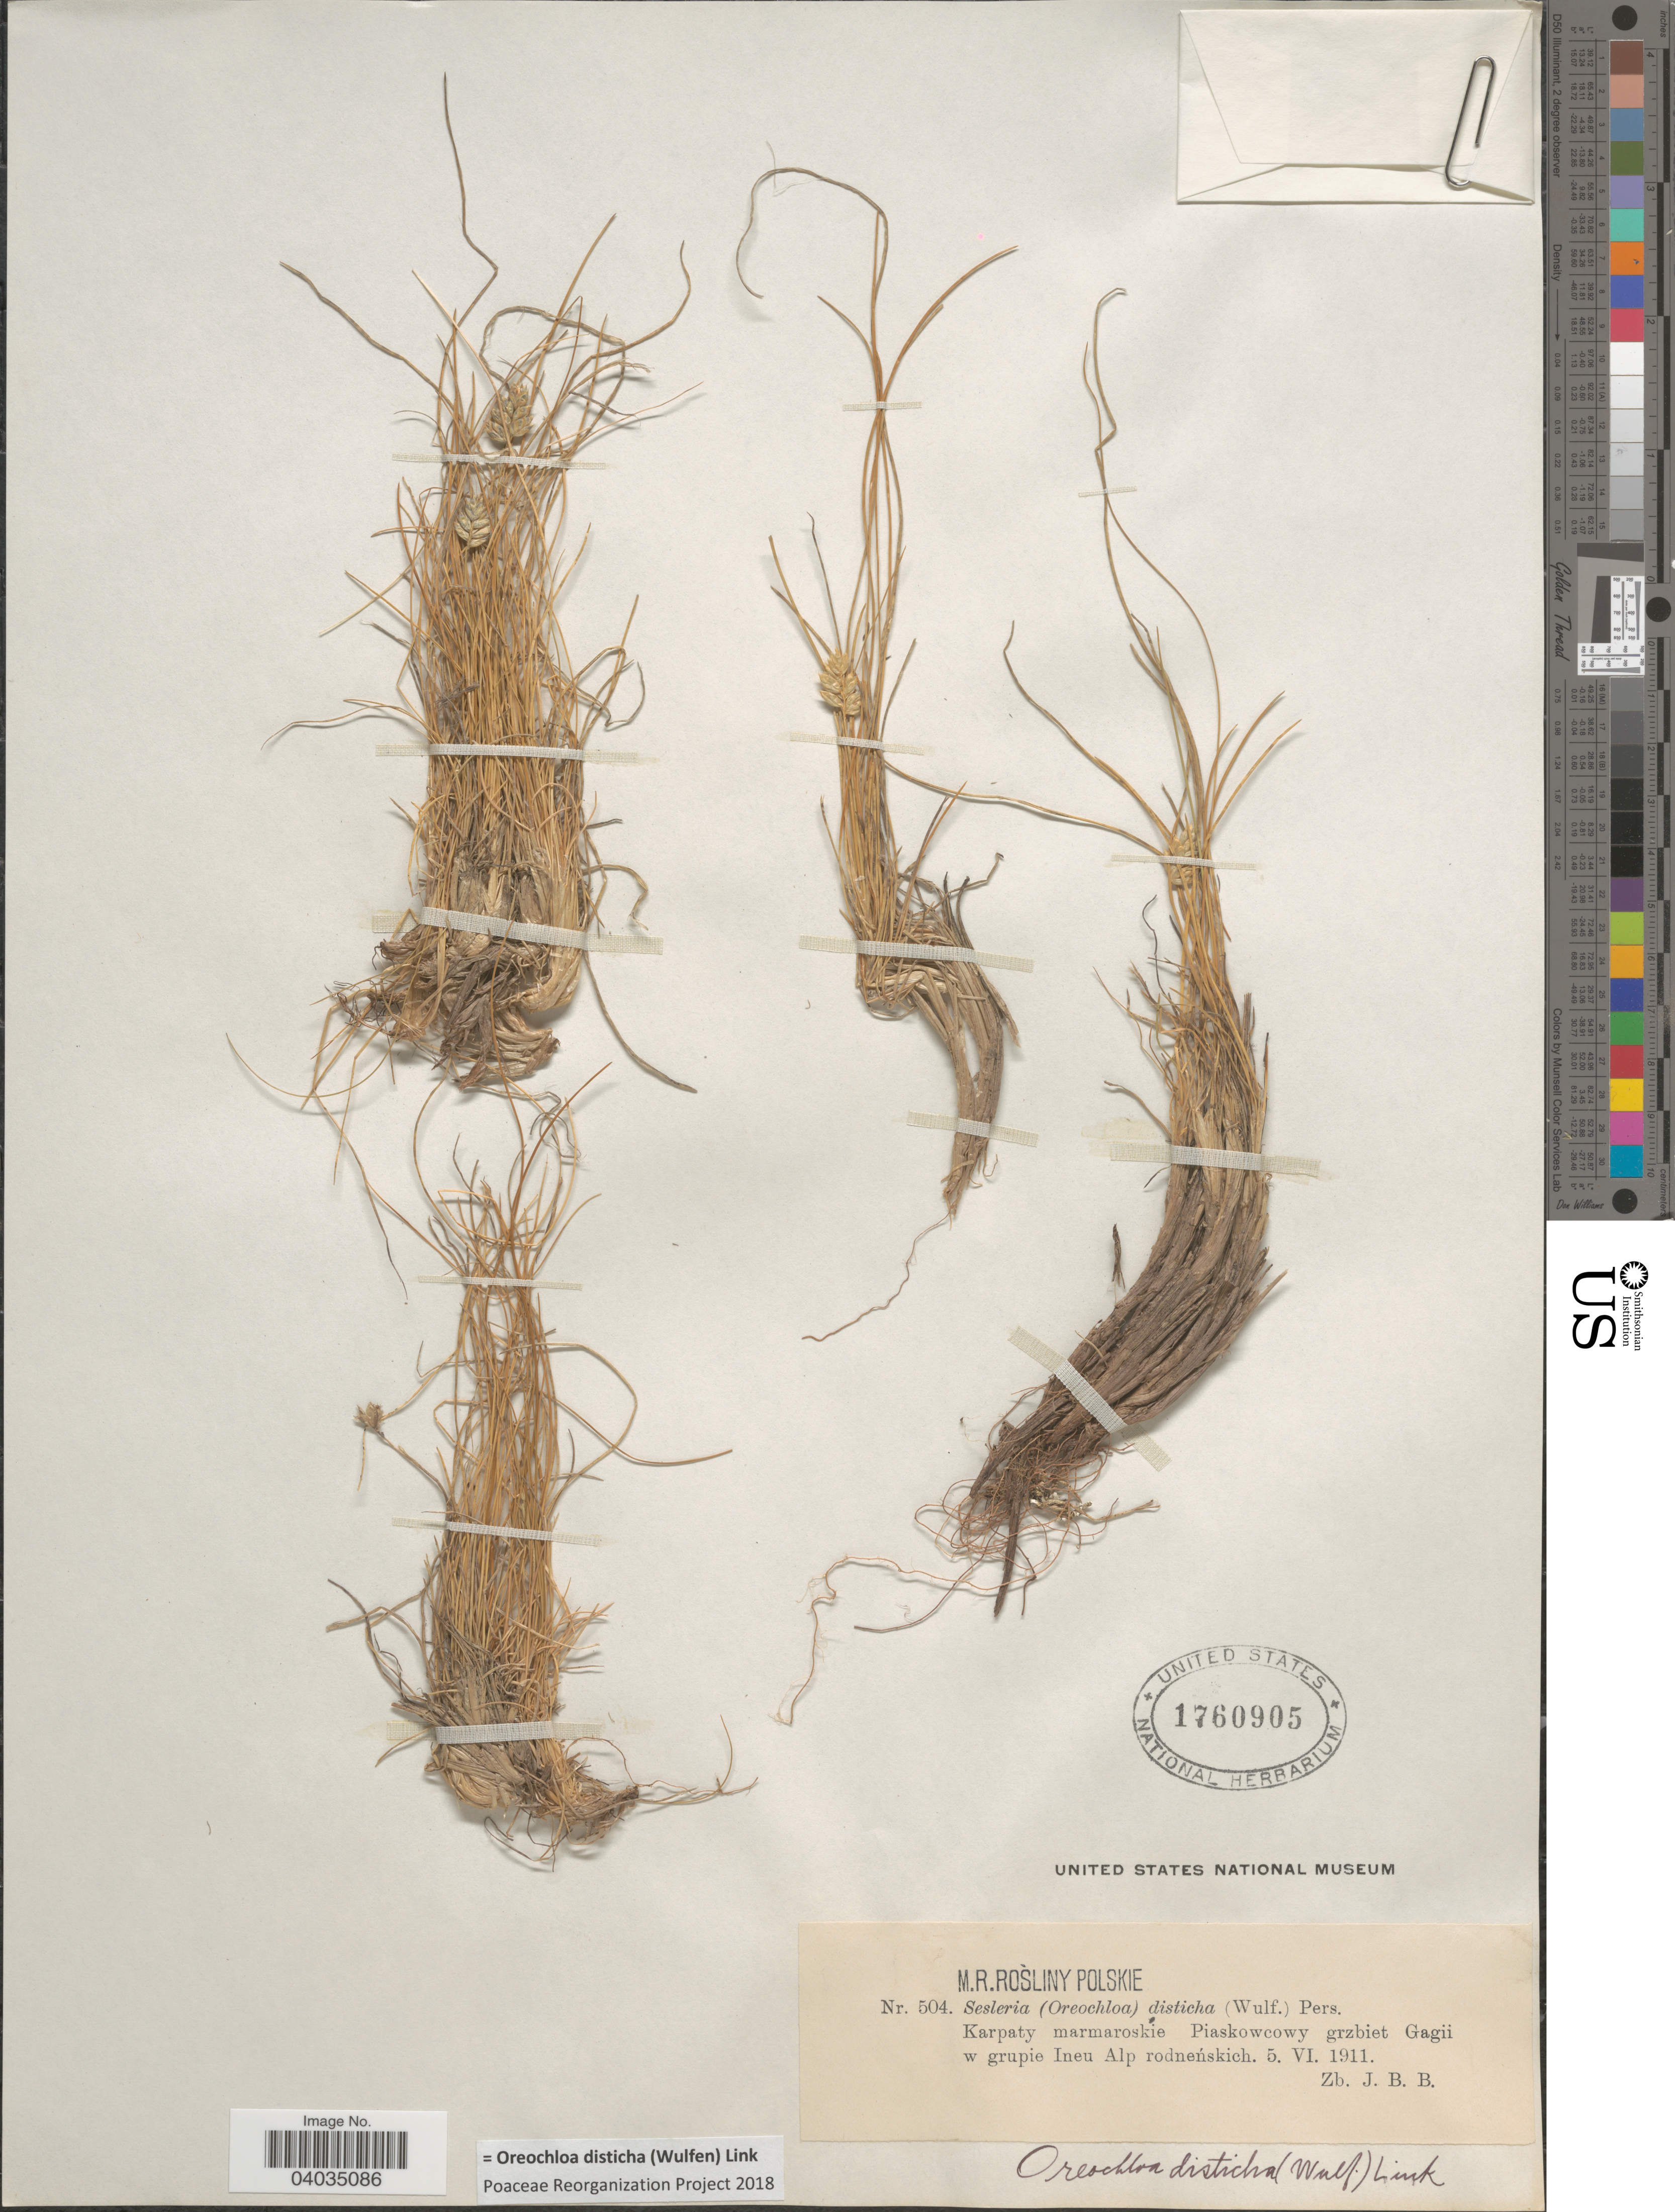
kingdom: Plantae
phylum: Tracheophyta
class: Liliopsida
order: Poales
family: Poaceae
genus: Oreochloa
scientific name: Oreochloa disticha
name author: (Wulfen) Link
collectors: J. B. B.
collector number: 504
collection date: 1911-06-05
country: Poland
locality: Karpaty marmaroskie Piaskowcowy grzbiet Gagii w grupie Ineu Alp rodneńskich.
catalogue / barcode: US 1760905